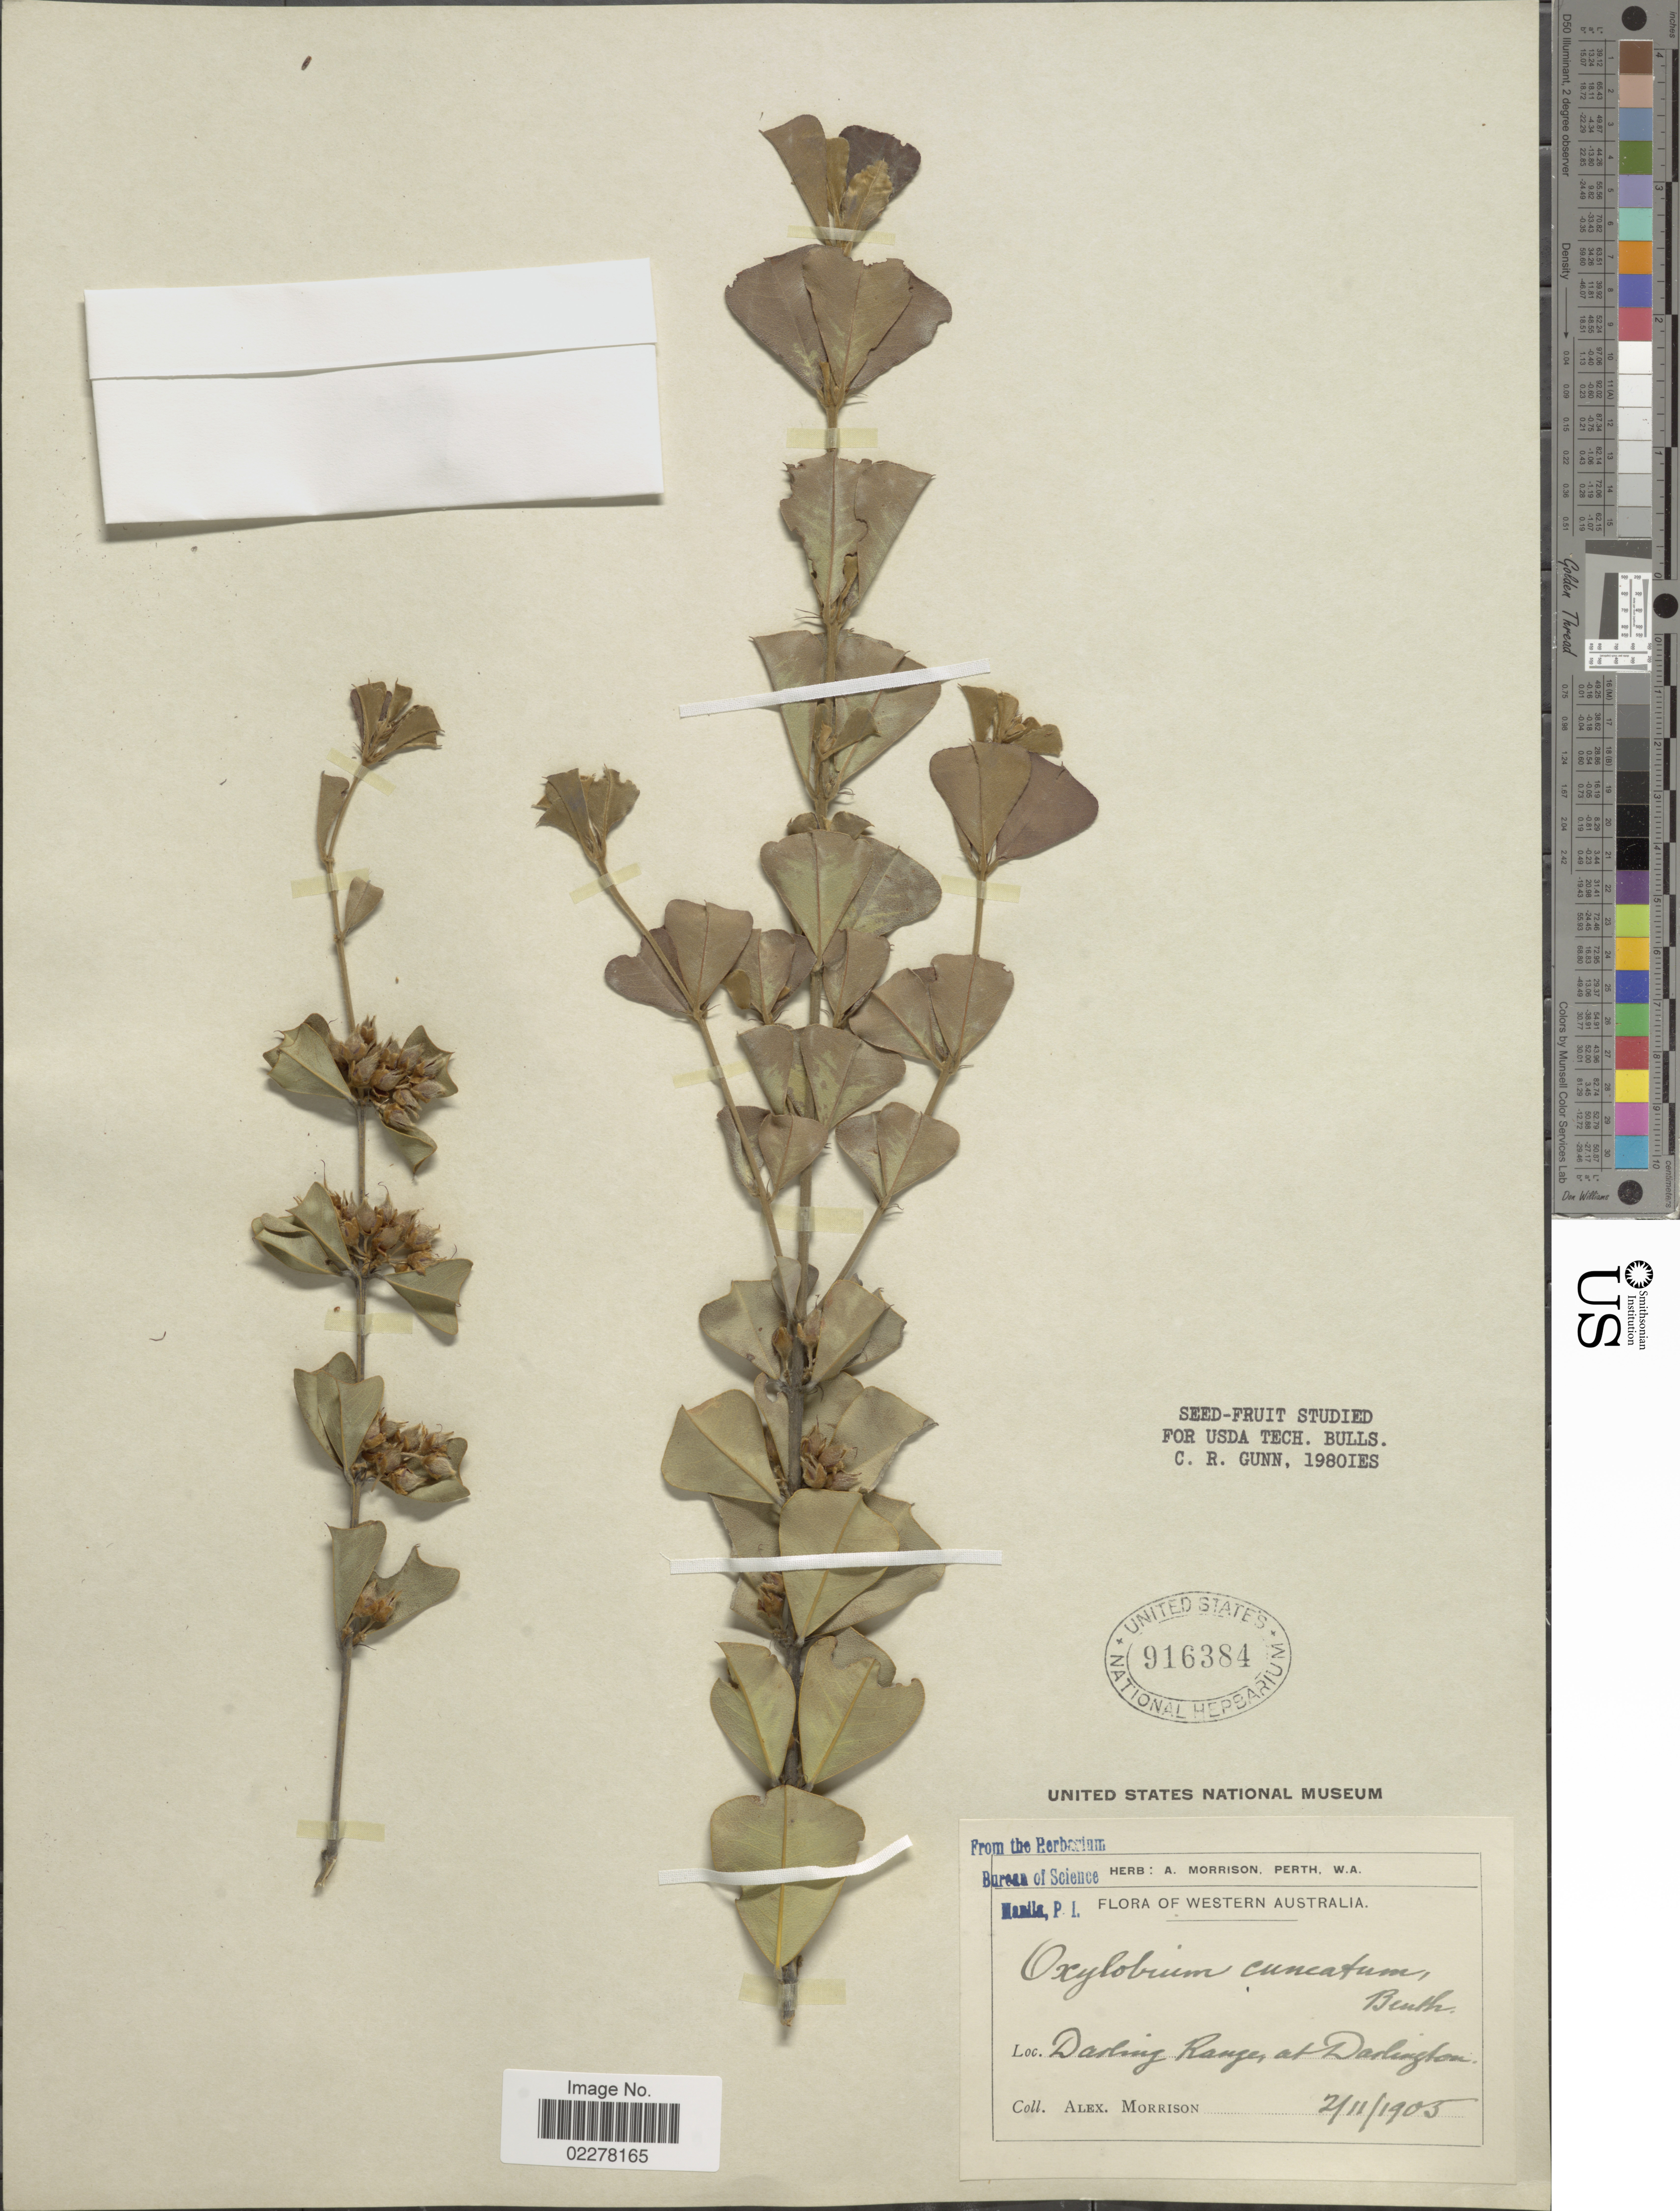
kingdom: Plantae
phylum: Tracheophyta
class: Magnoliopsida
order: Fabales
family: Fabaceae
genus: Gastrolobium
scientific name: Gastrolobium dilatatum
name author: (Benth.) G. Chandler & Crisp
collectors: A. Morrison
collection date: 1905-11-02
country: Australia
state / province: Western Australia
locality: Darling Range, at Darlington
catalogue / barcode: US 916384